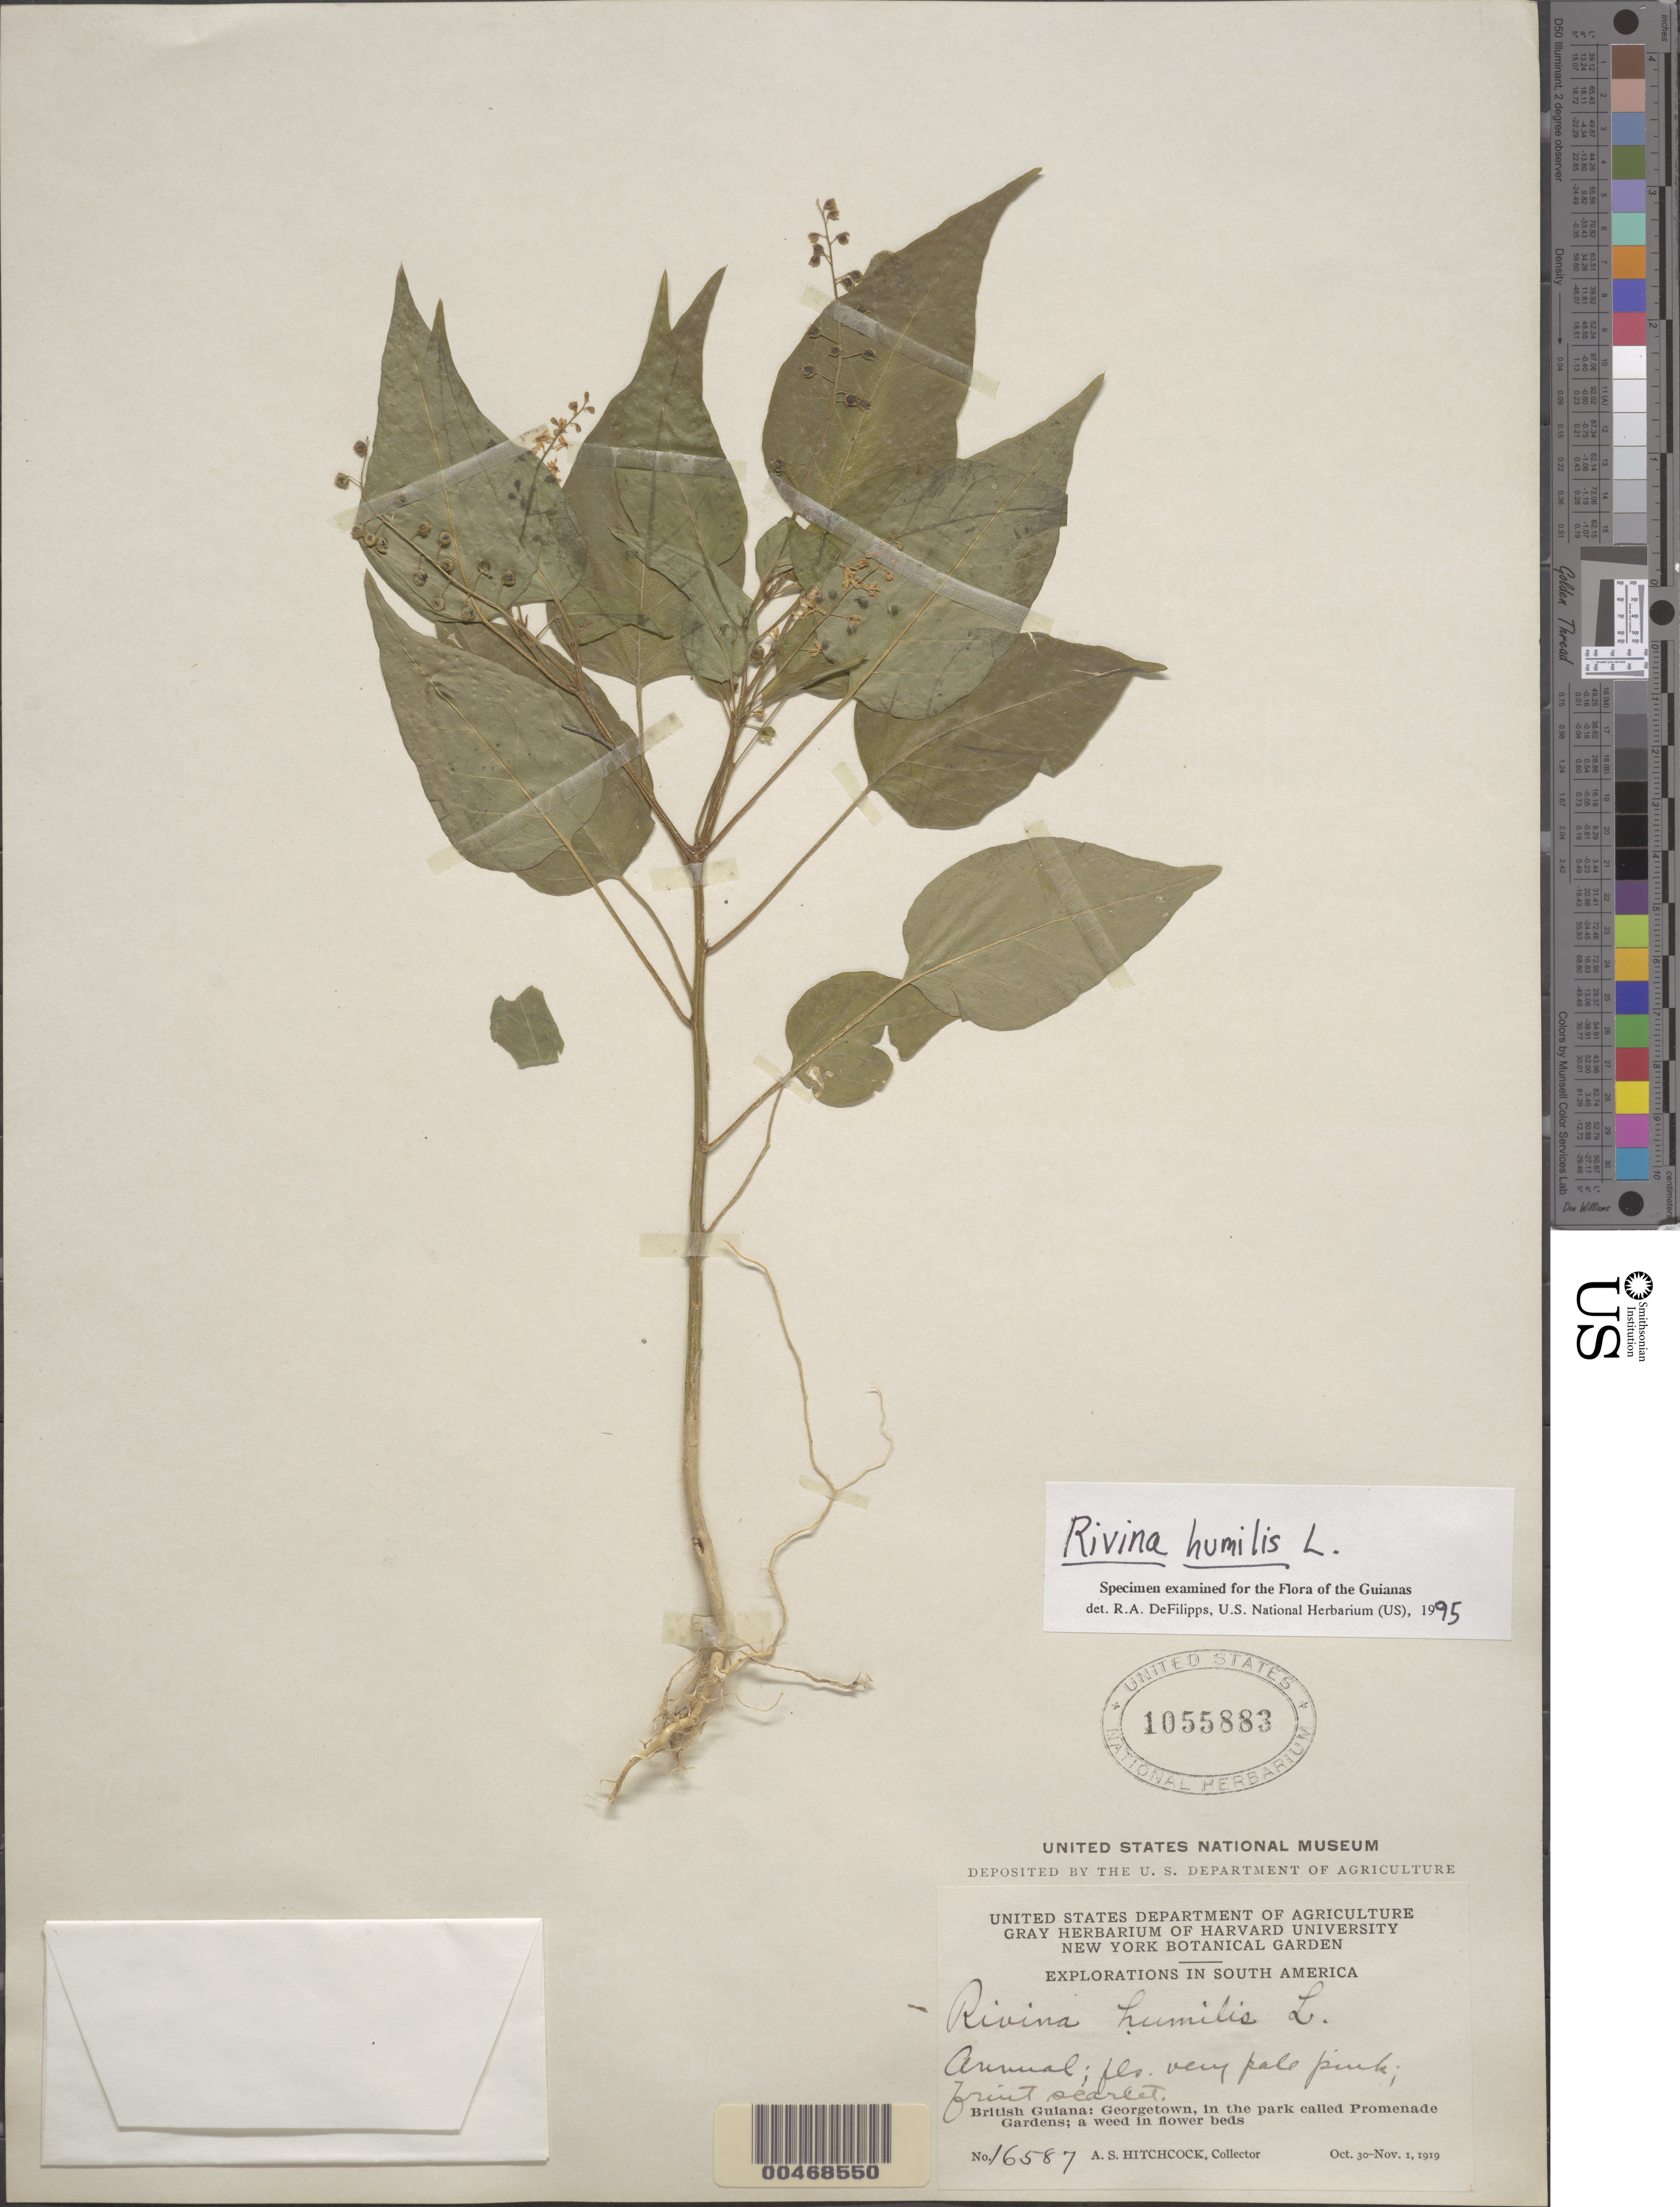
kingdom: Plantae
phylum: Tracheophyta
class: Magnoliopsida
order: Caryophyllales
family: Phytolaccaceae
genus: Rivina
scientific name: Rivina humilis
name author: L.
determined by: DeFilipps, R. A.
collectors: A. S. Hitchcock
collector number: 16587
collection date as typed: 30 Oct 1919 to 01 Nov 1919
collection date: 1919-10-30/1919-11-01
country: Guyana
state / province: Demerara-Mahaica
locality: Georgetown, Park called Promenade Gardens. [in former East Demerara-West Coast Berbice Region.]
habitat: Flower beds (weed)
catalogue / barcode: US 1055883